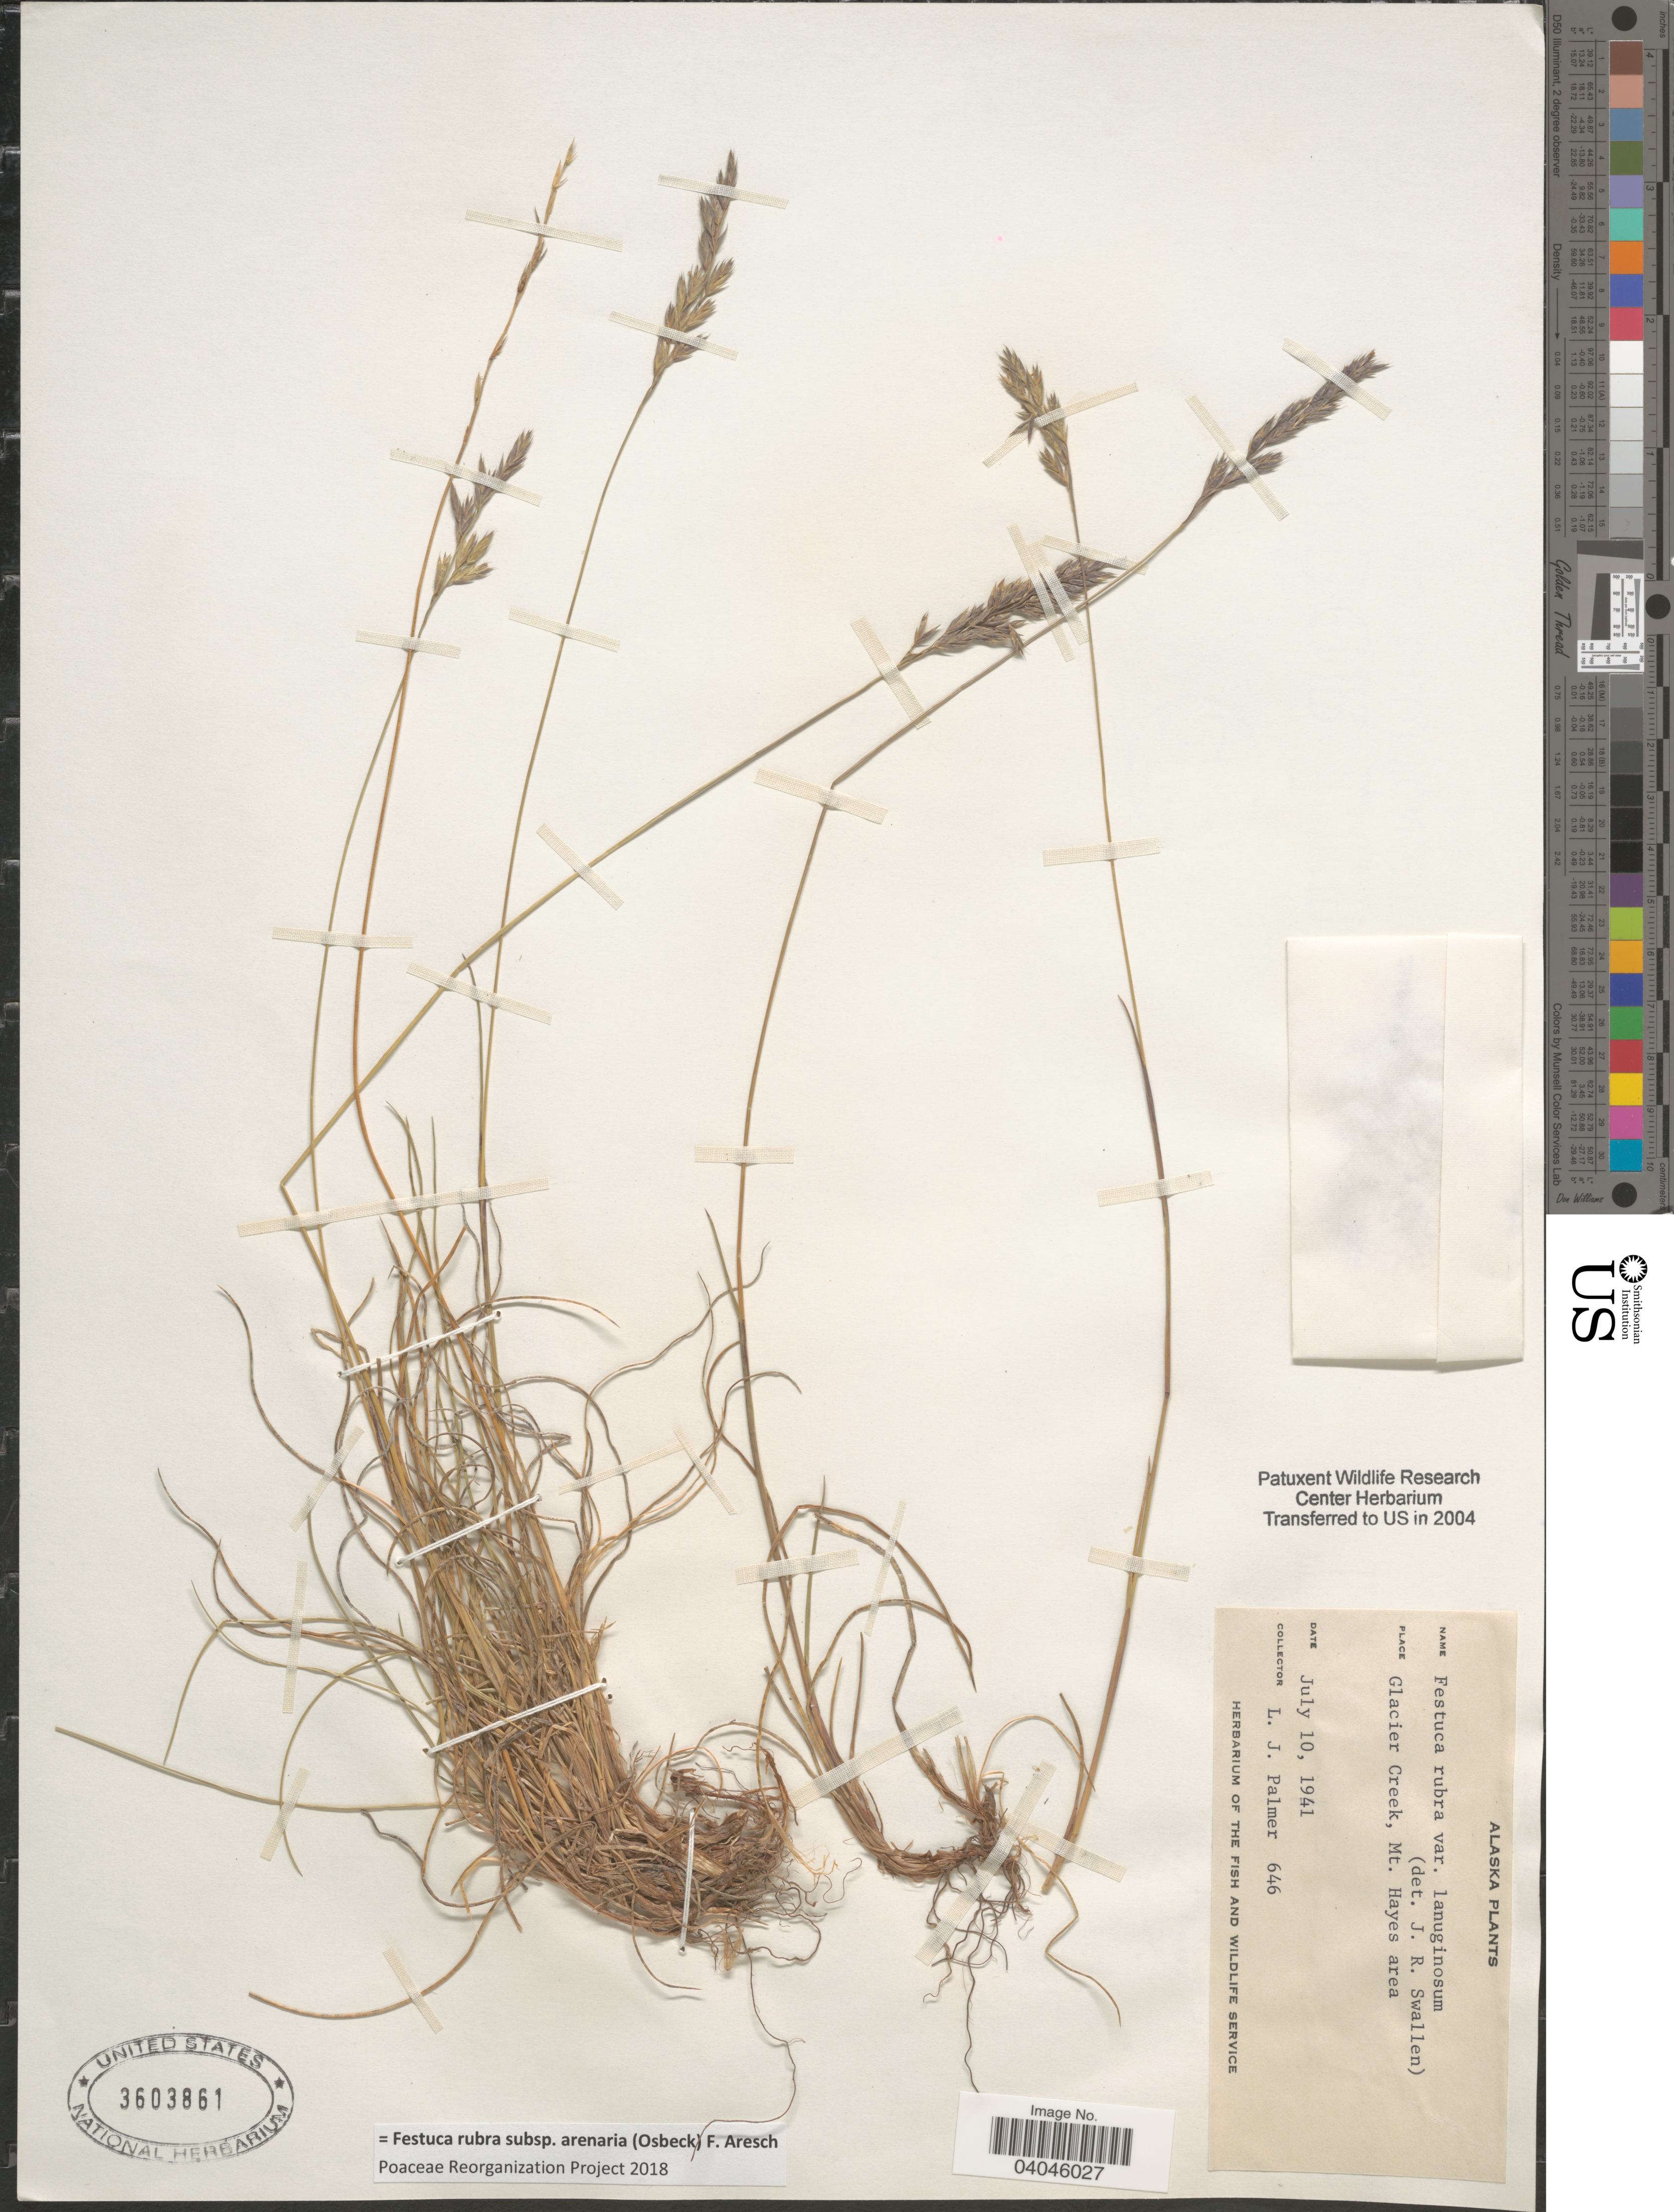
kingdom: Plantae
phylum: Tracheophyta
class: Liliopsida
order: Poales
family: Poaceae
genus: Festuca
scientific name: Festuca rubra subsp. arenaria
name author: (Osbeck) F. Aresch.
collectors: L. J. Palmer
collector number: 646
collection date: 1941-07-10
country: United States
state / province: Alaska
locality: Glacier Creek, Mt. Reyes area.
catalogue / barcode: US 3603861